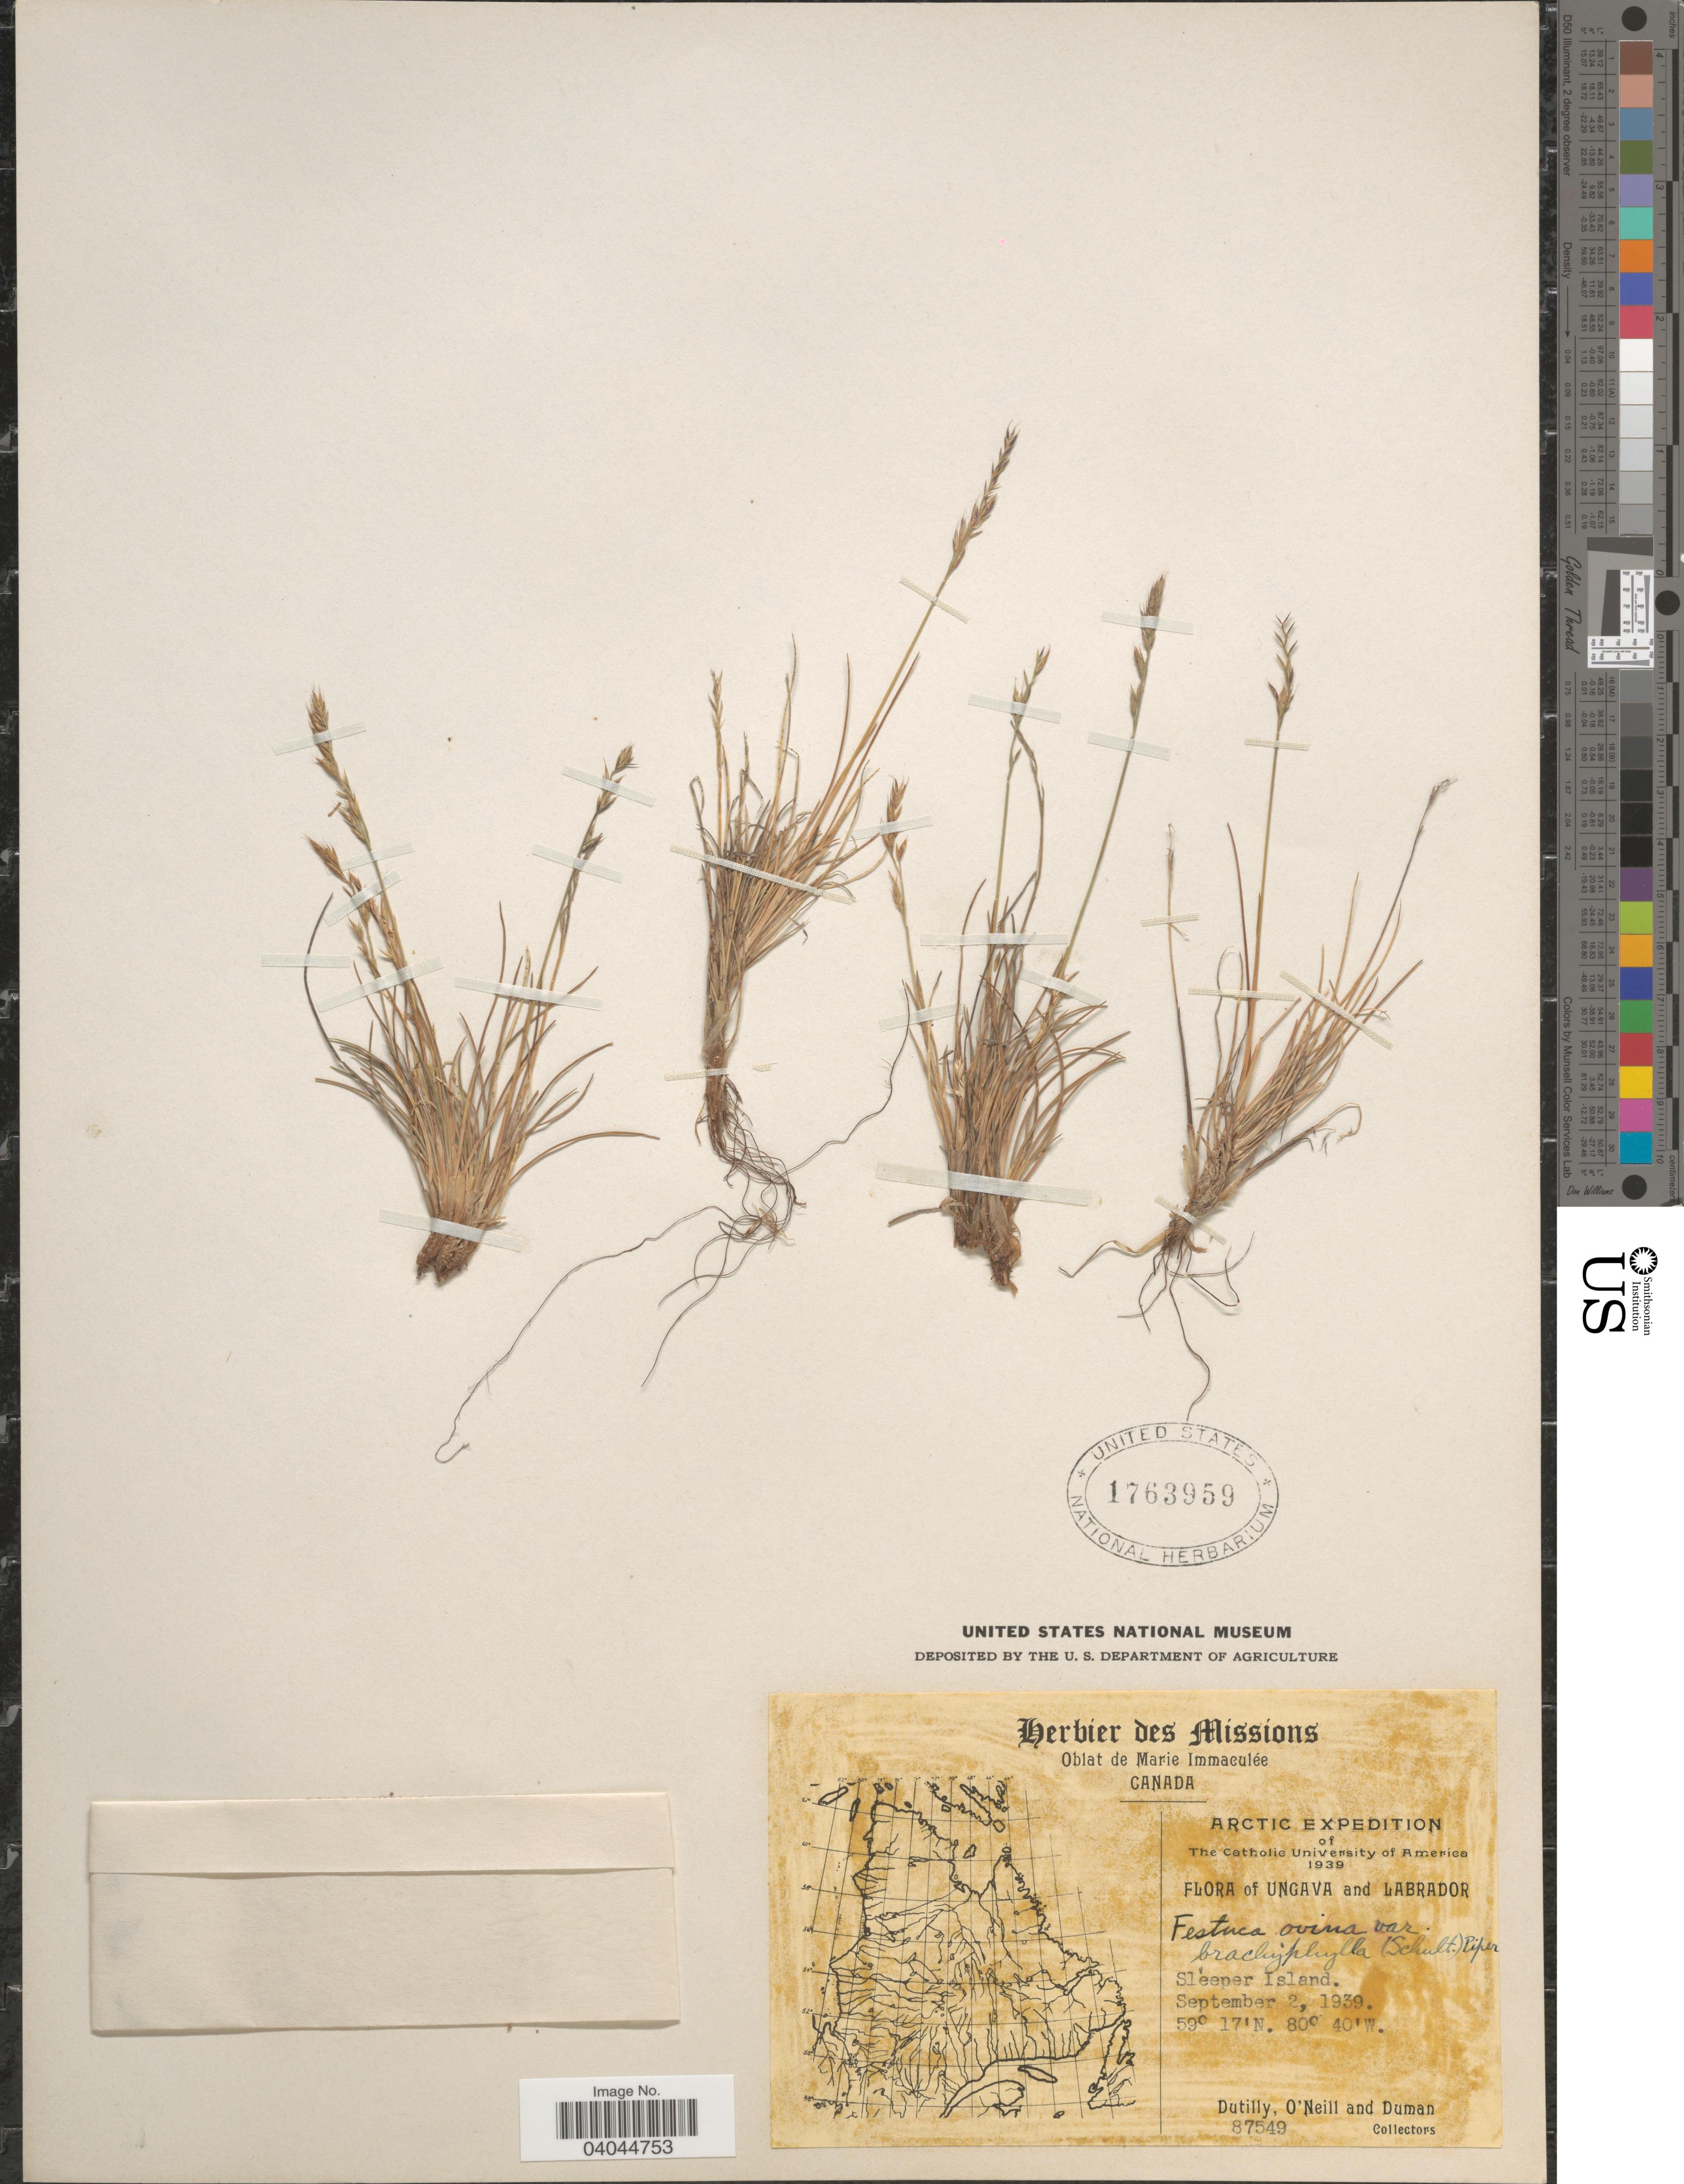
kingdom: Plantae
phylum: Tracheophyta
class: Liliopsida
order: Poales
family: Poaceae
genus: Festuca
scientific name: Festuca ovina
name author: L.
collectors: -. Dutilly, O' Neill & -. Duman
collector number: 87549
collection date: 1939-09-02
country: Canada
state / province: Newfoundland and Labrador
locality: Ungava and Labrador. Sleeper Island.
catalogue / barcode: US 1763959